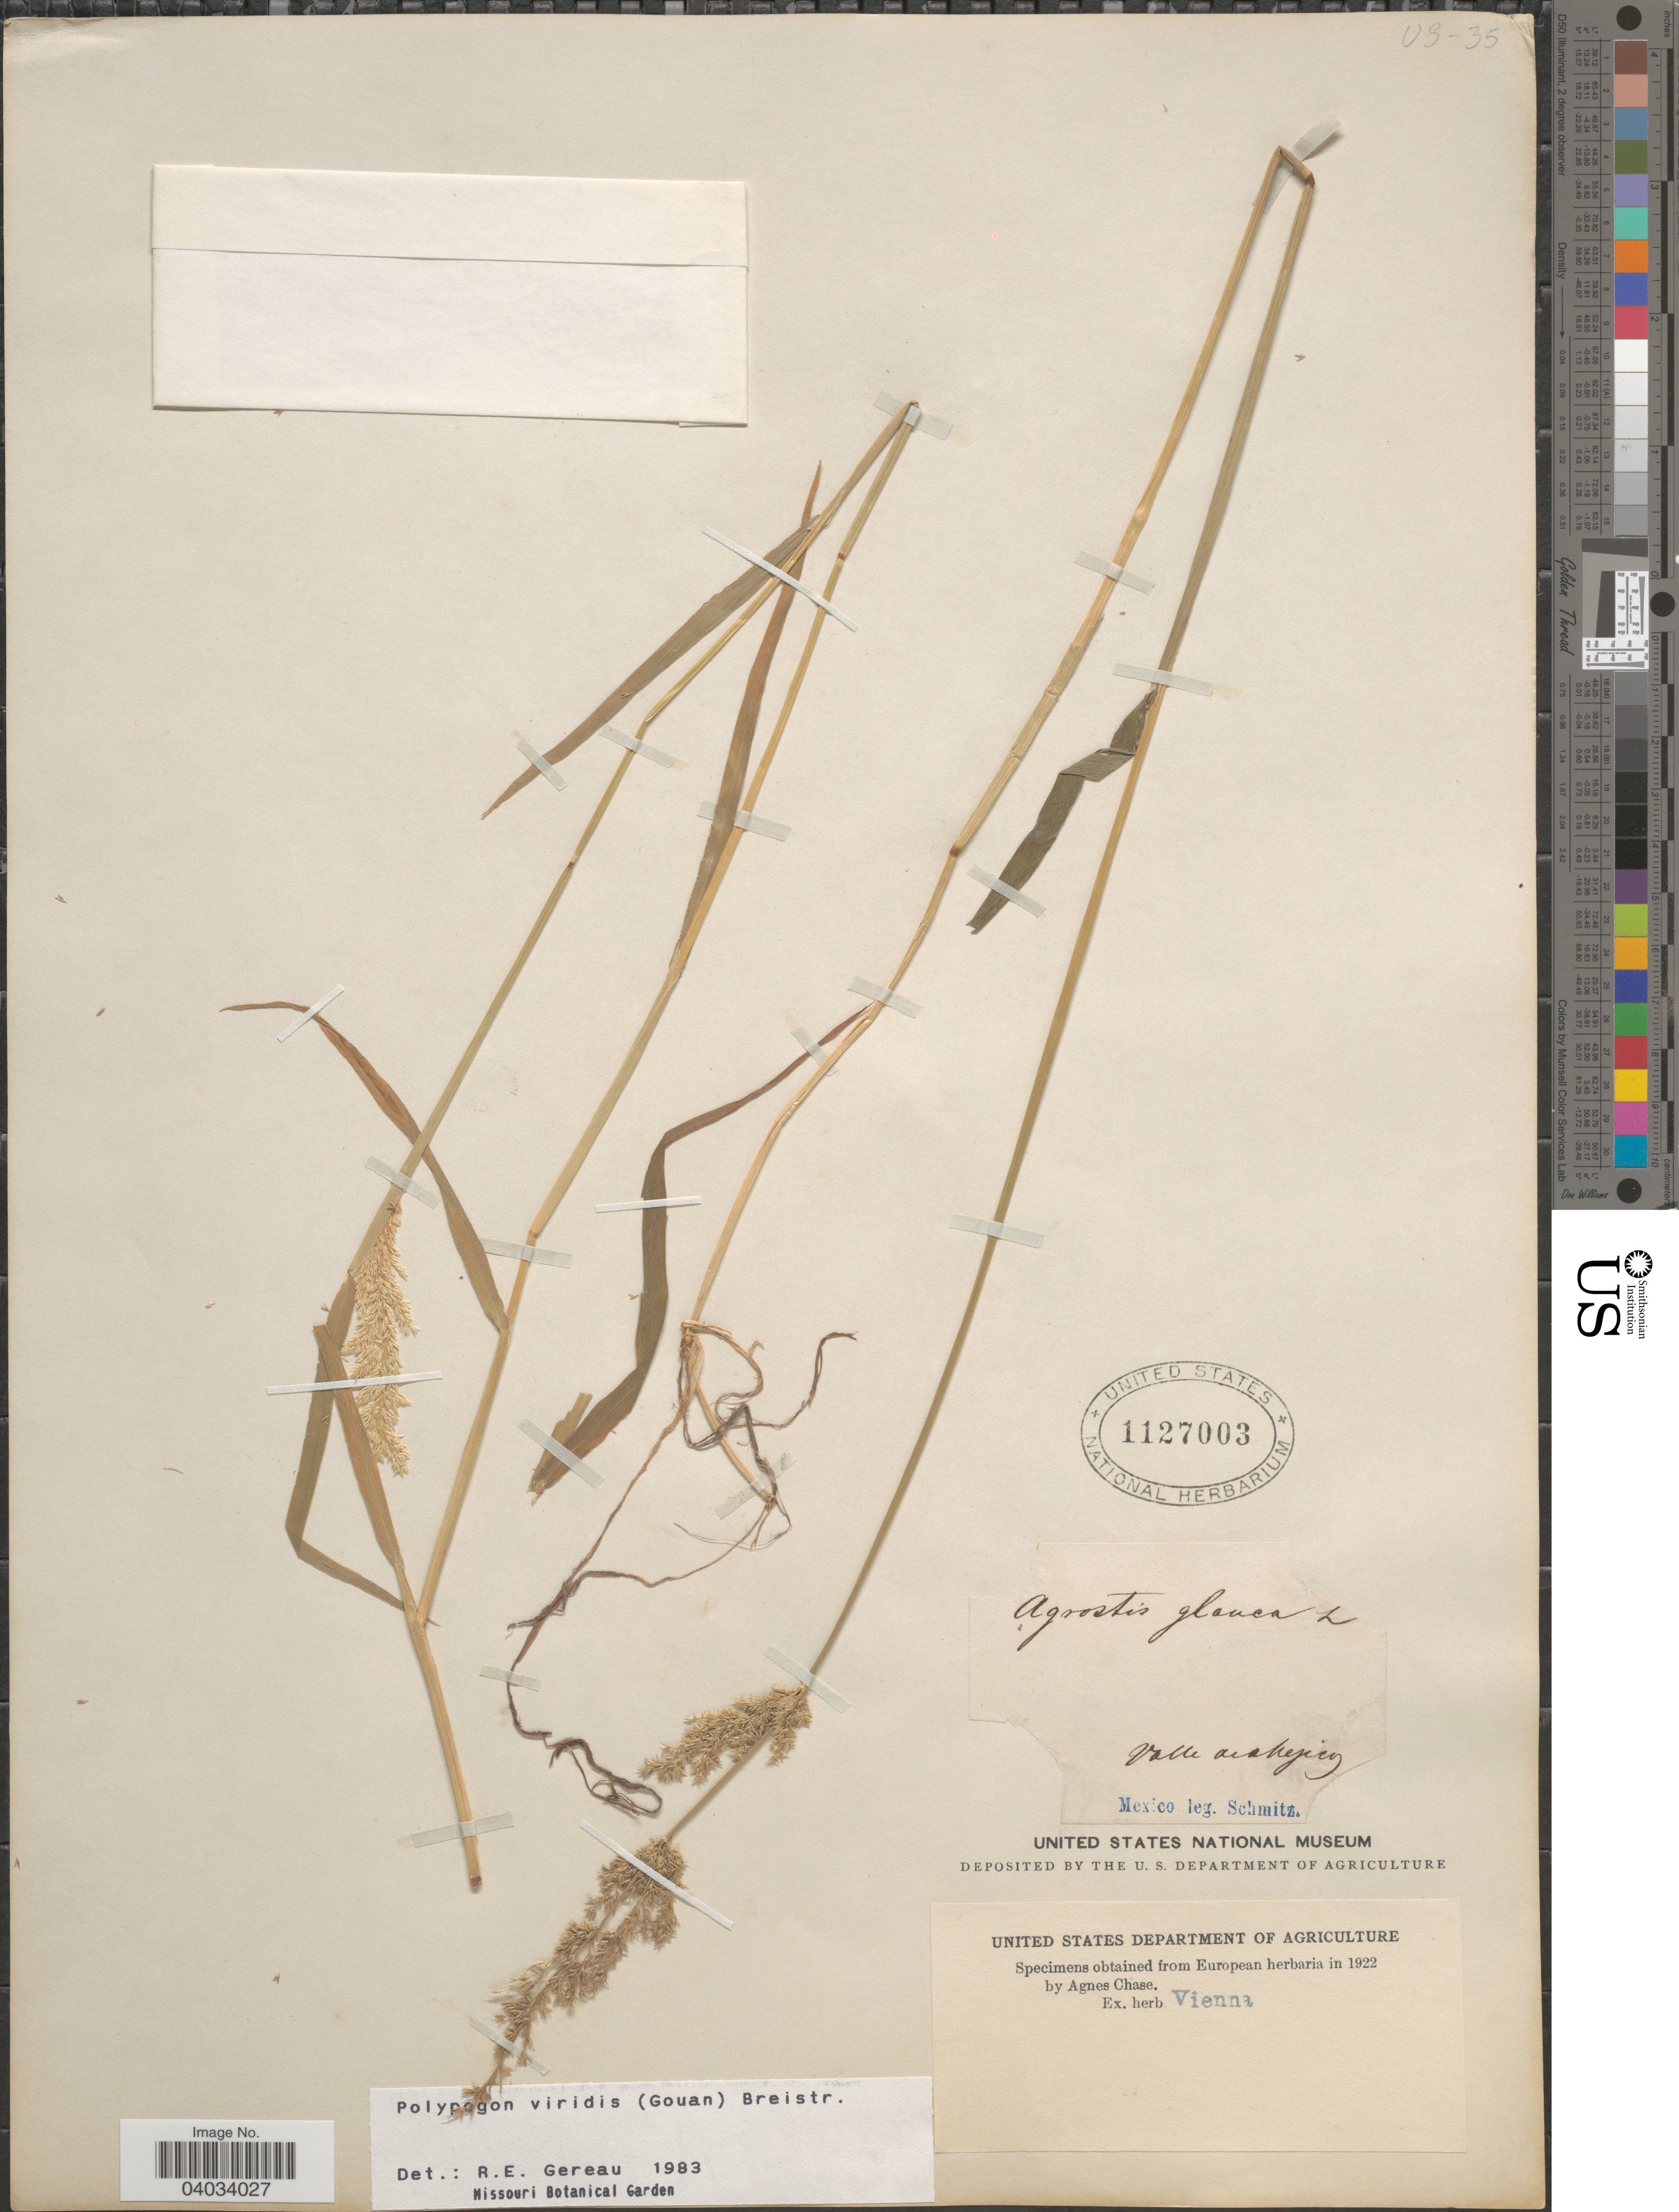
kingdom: Plantae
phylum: Tracheophyta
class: Liliopsida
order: Poales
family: Poaceae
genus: Polypogon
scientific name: Polypogon viridis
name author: (Gouan) Breistroffer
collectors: -. Schmitz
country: Mexico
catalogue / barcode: US 1127003